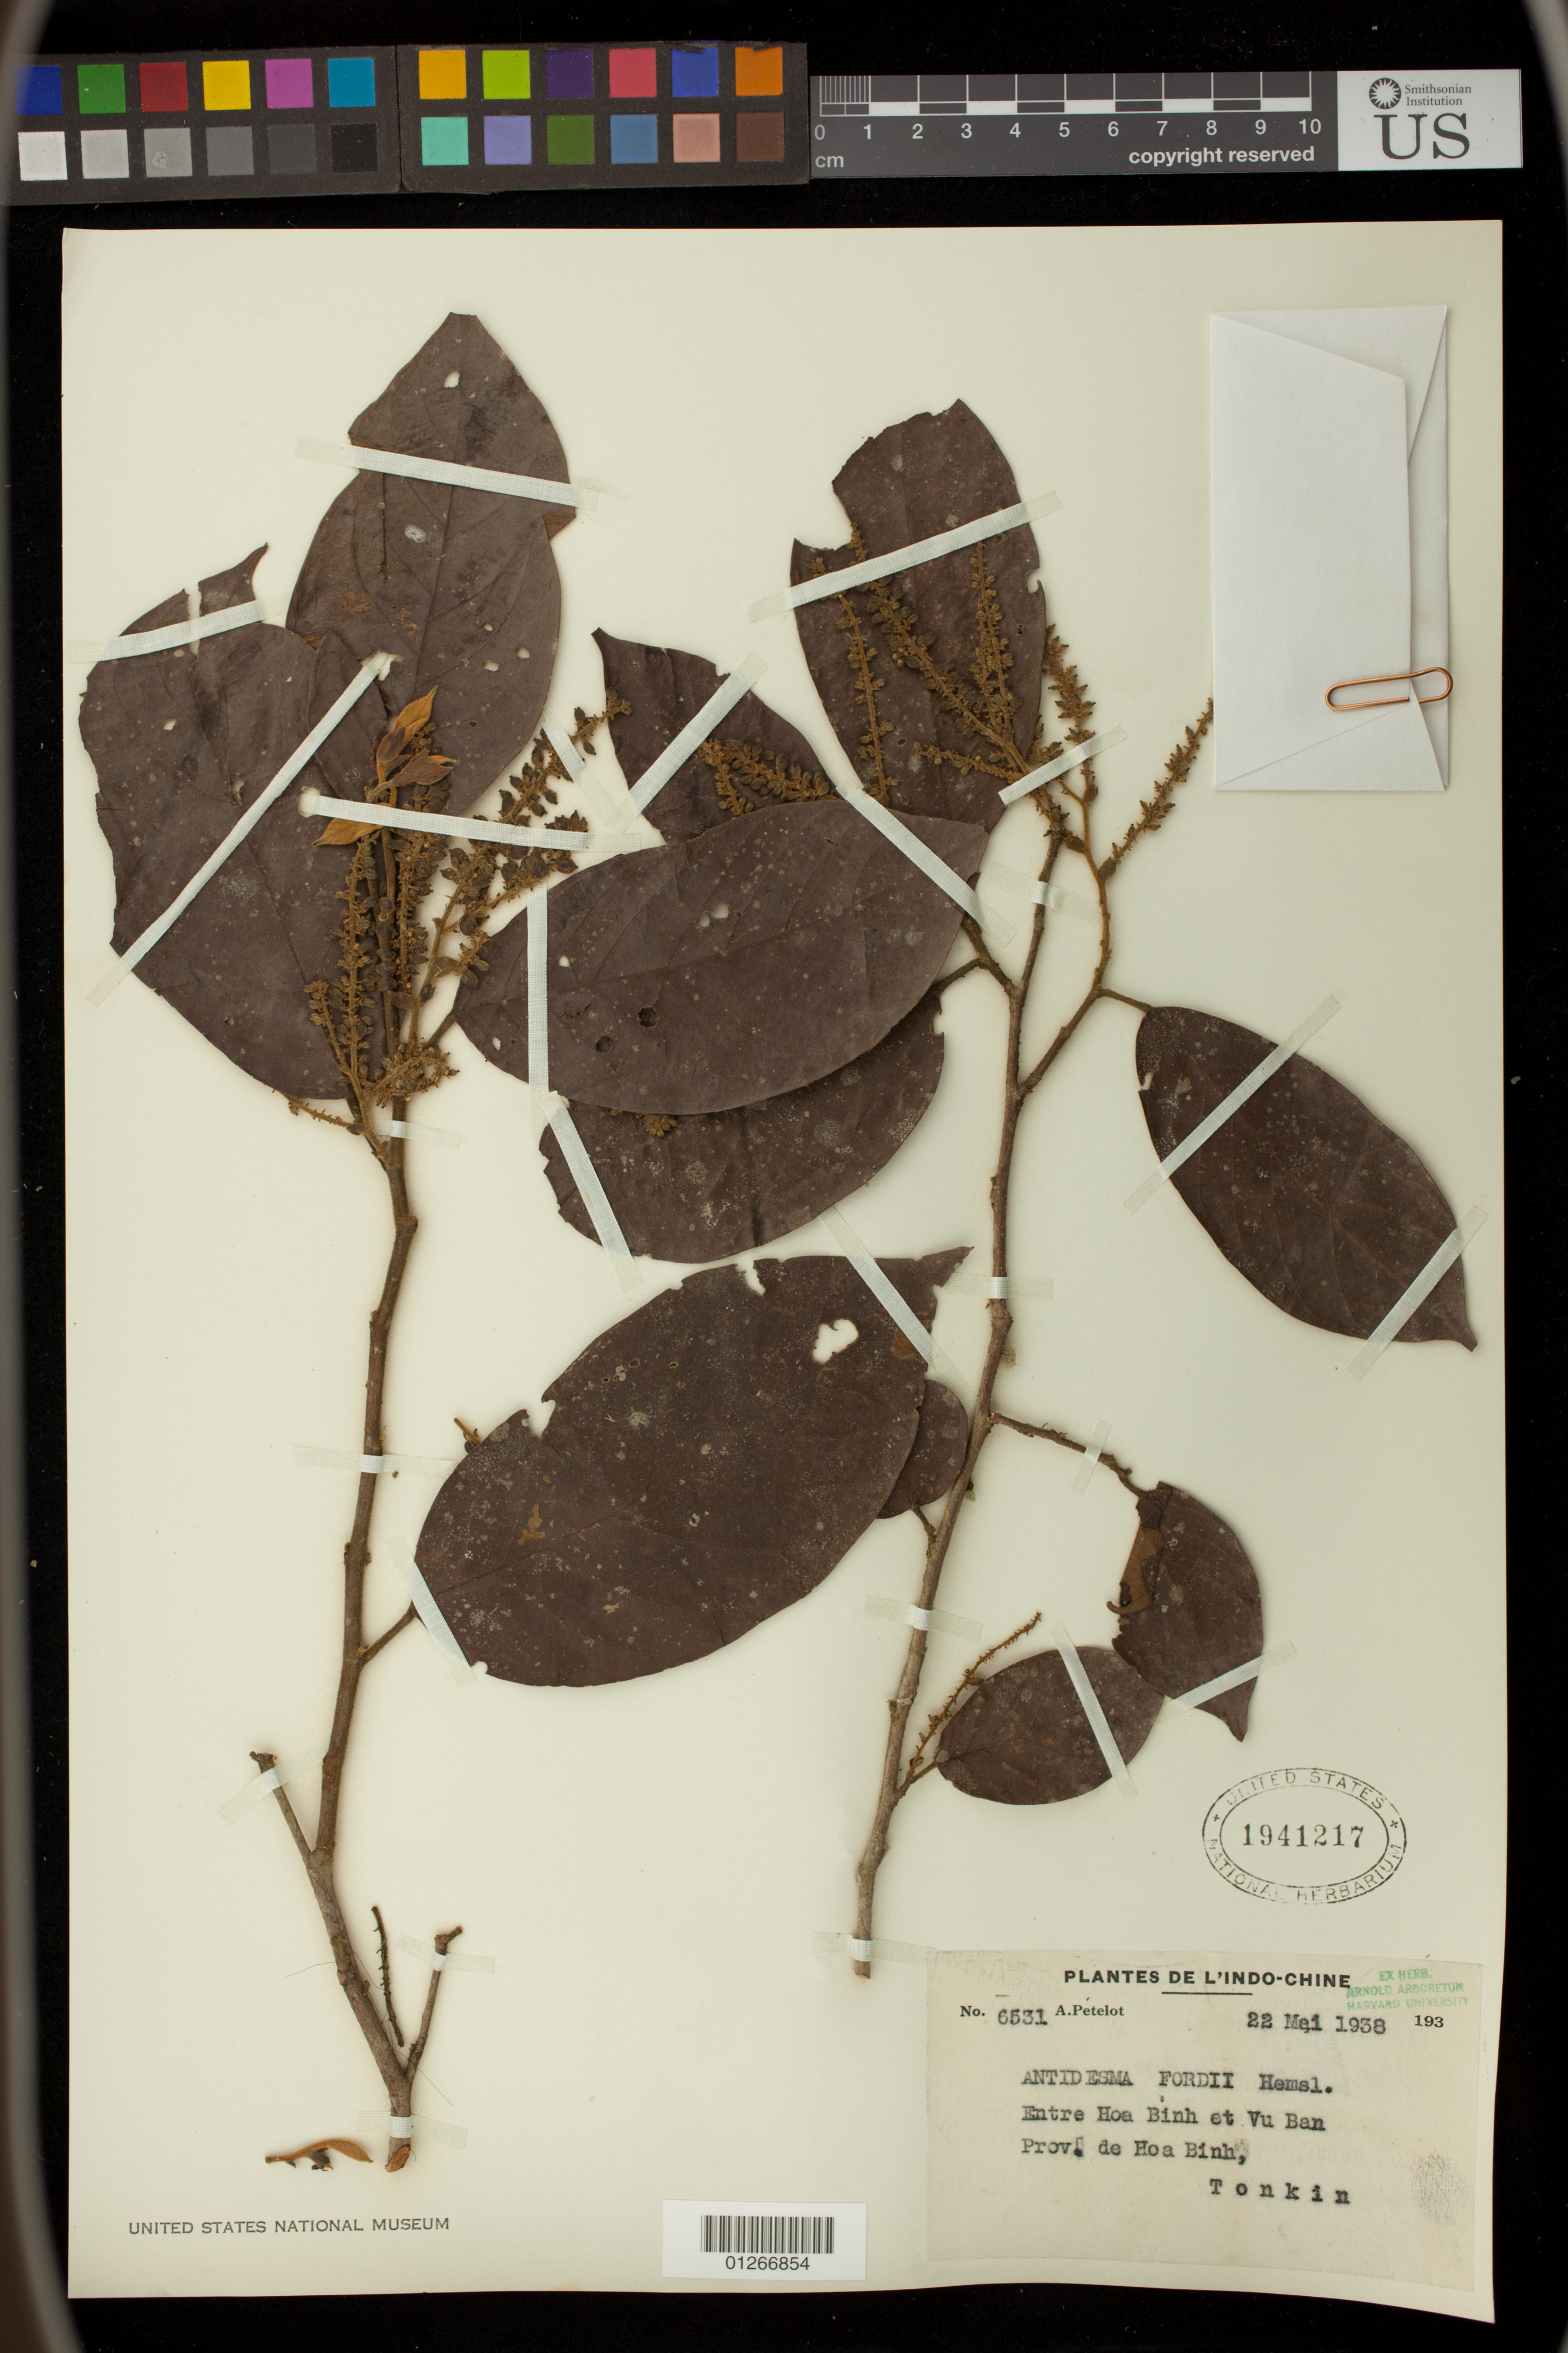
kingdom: Plantae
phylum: Tracheophyta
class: Magnoliopsida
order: Malpighiales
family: Phyllanthaceae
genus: Antidesma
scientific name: Antidesma fordii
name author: Hemsl.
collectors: A. Petelot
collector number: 6531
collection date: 1938-05-22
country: Vietnam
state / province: Hòa Bình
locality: Between Hòa Bình and V? B?n, Hòa Bình Province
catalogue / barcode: US 1941217